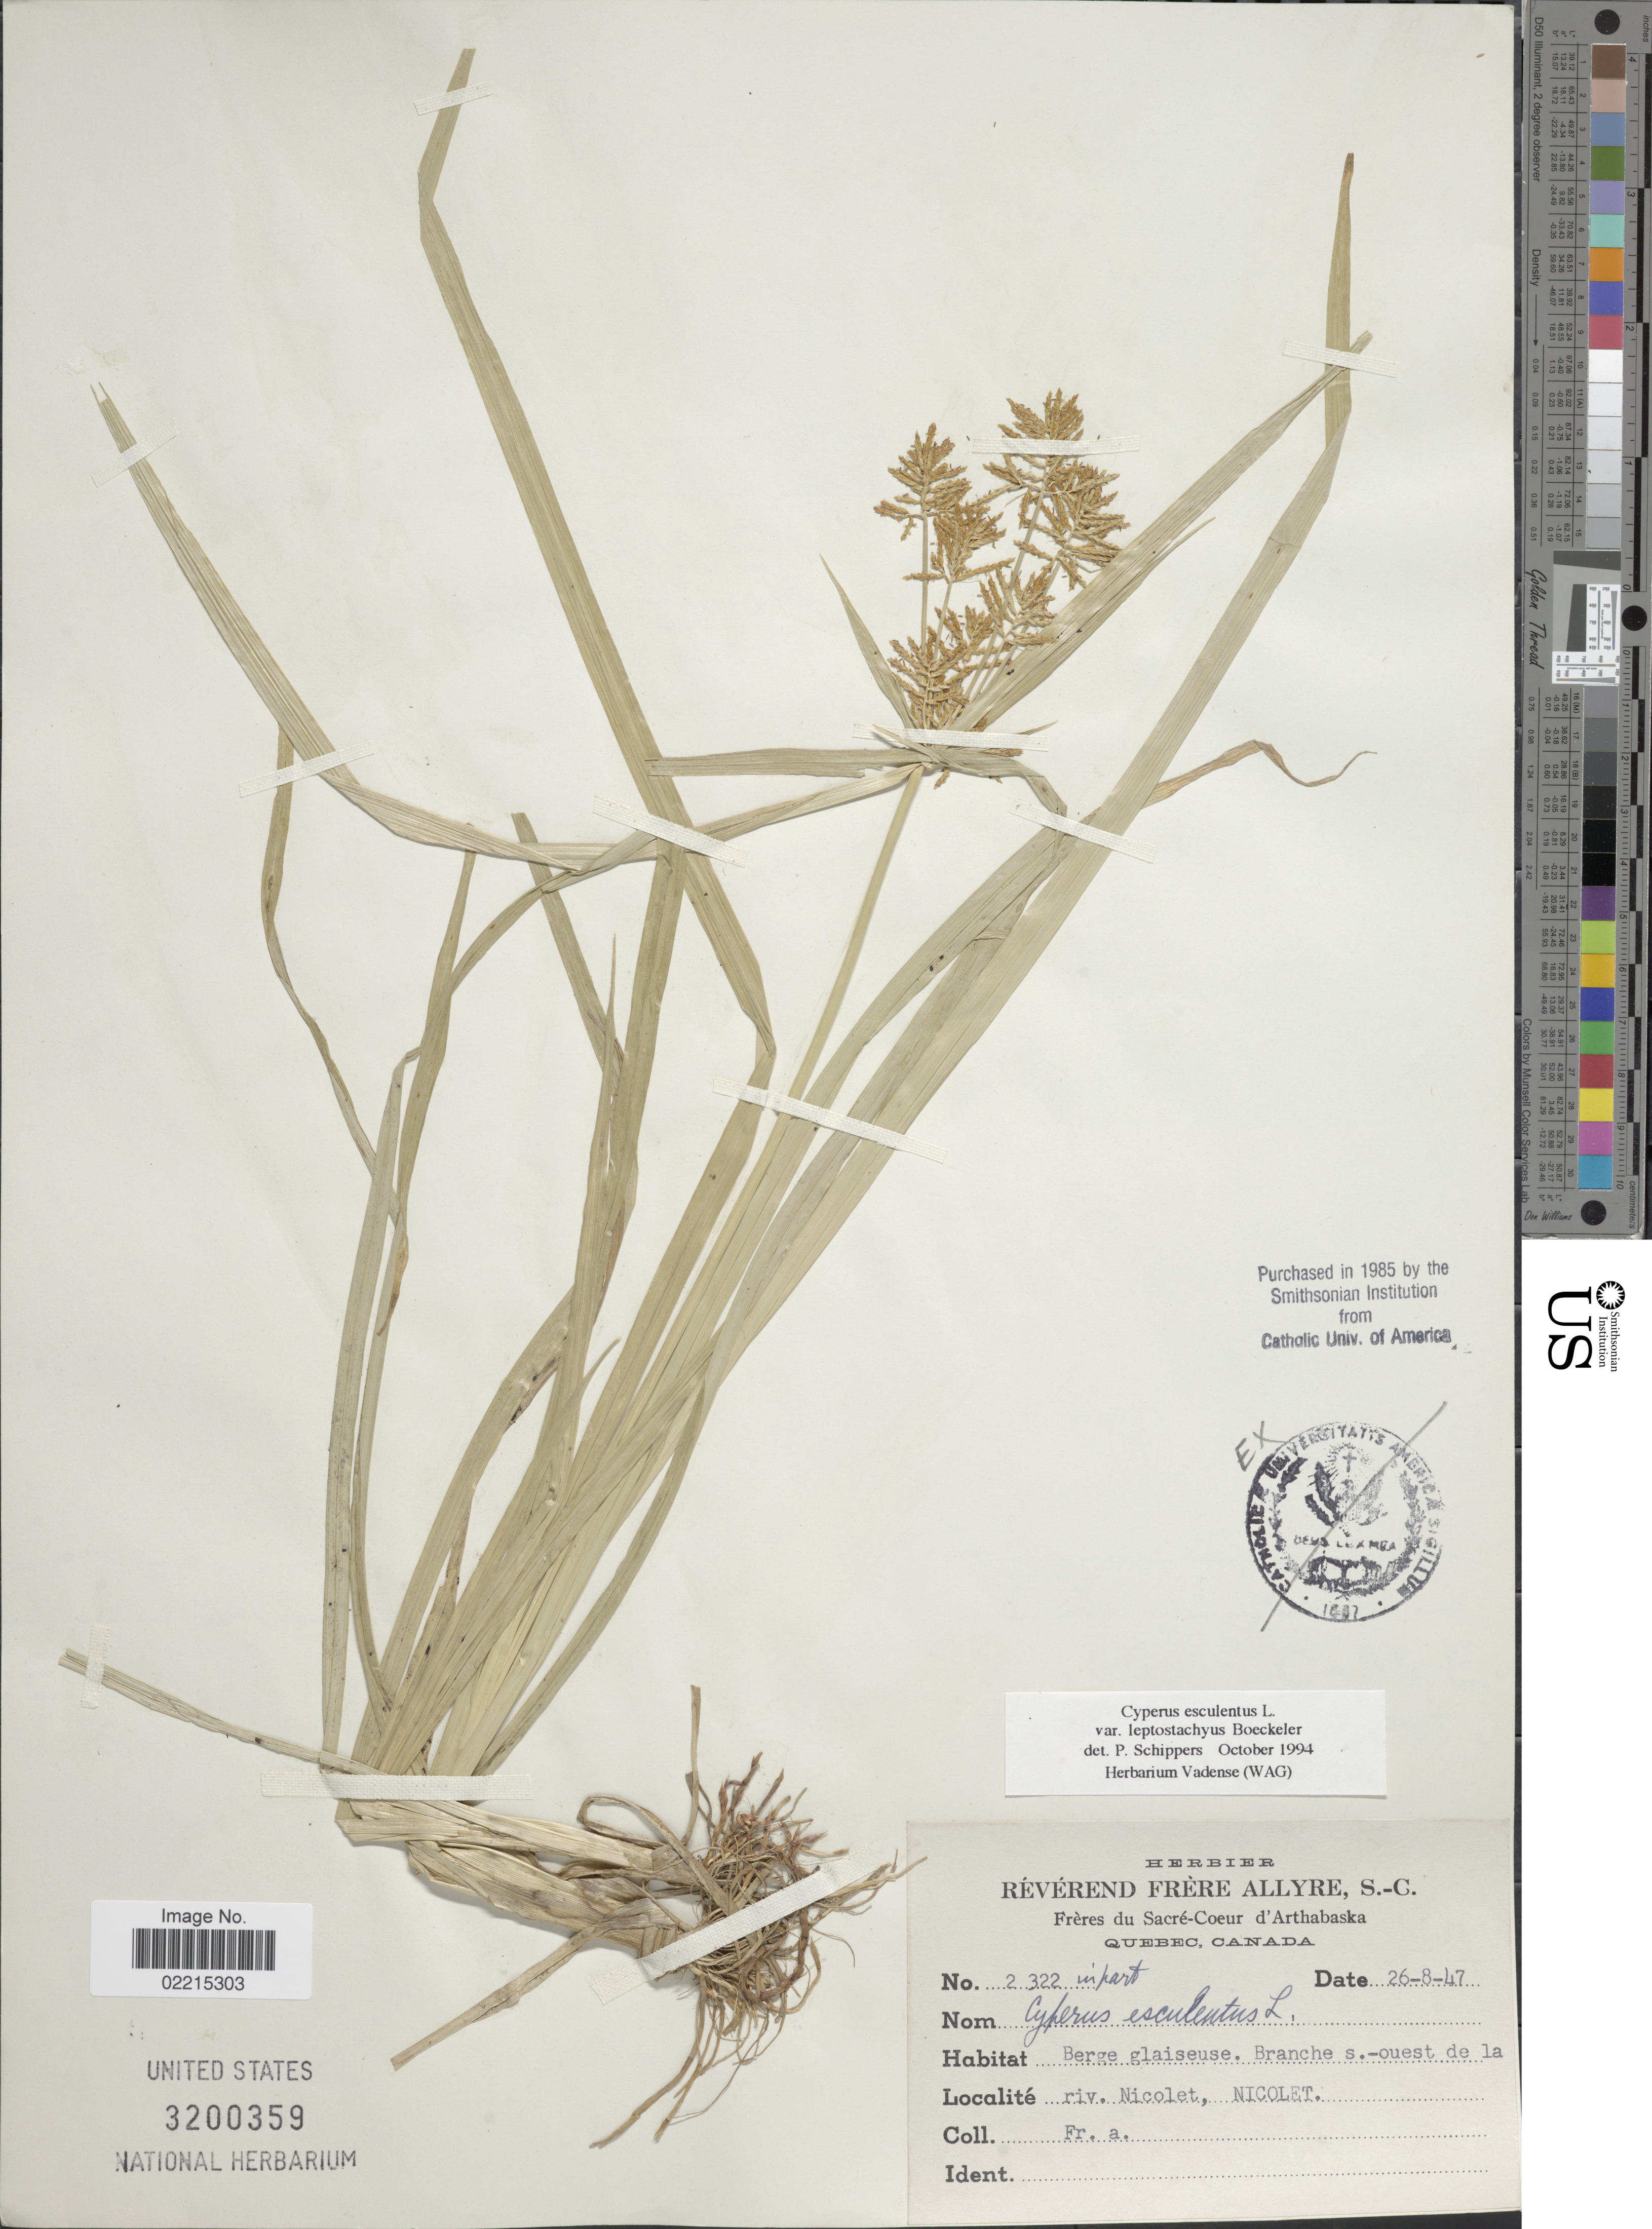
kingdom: Plantae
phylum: Tracheophyta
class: Liliopsida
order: Poales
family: Cyperaceae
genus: Cyperus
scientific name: Cyperus esculentus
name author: L.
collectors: F. Allyre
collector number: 2322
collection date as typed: Transcribed d/m/y: 26/8/47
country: Canada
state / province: Quebec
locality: Sacre-Coeur d' Arthabaska, riv. Nicolet, Nicolet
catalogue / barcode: US 3200359